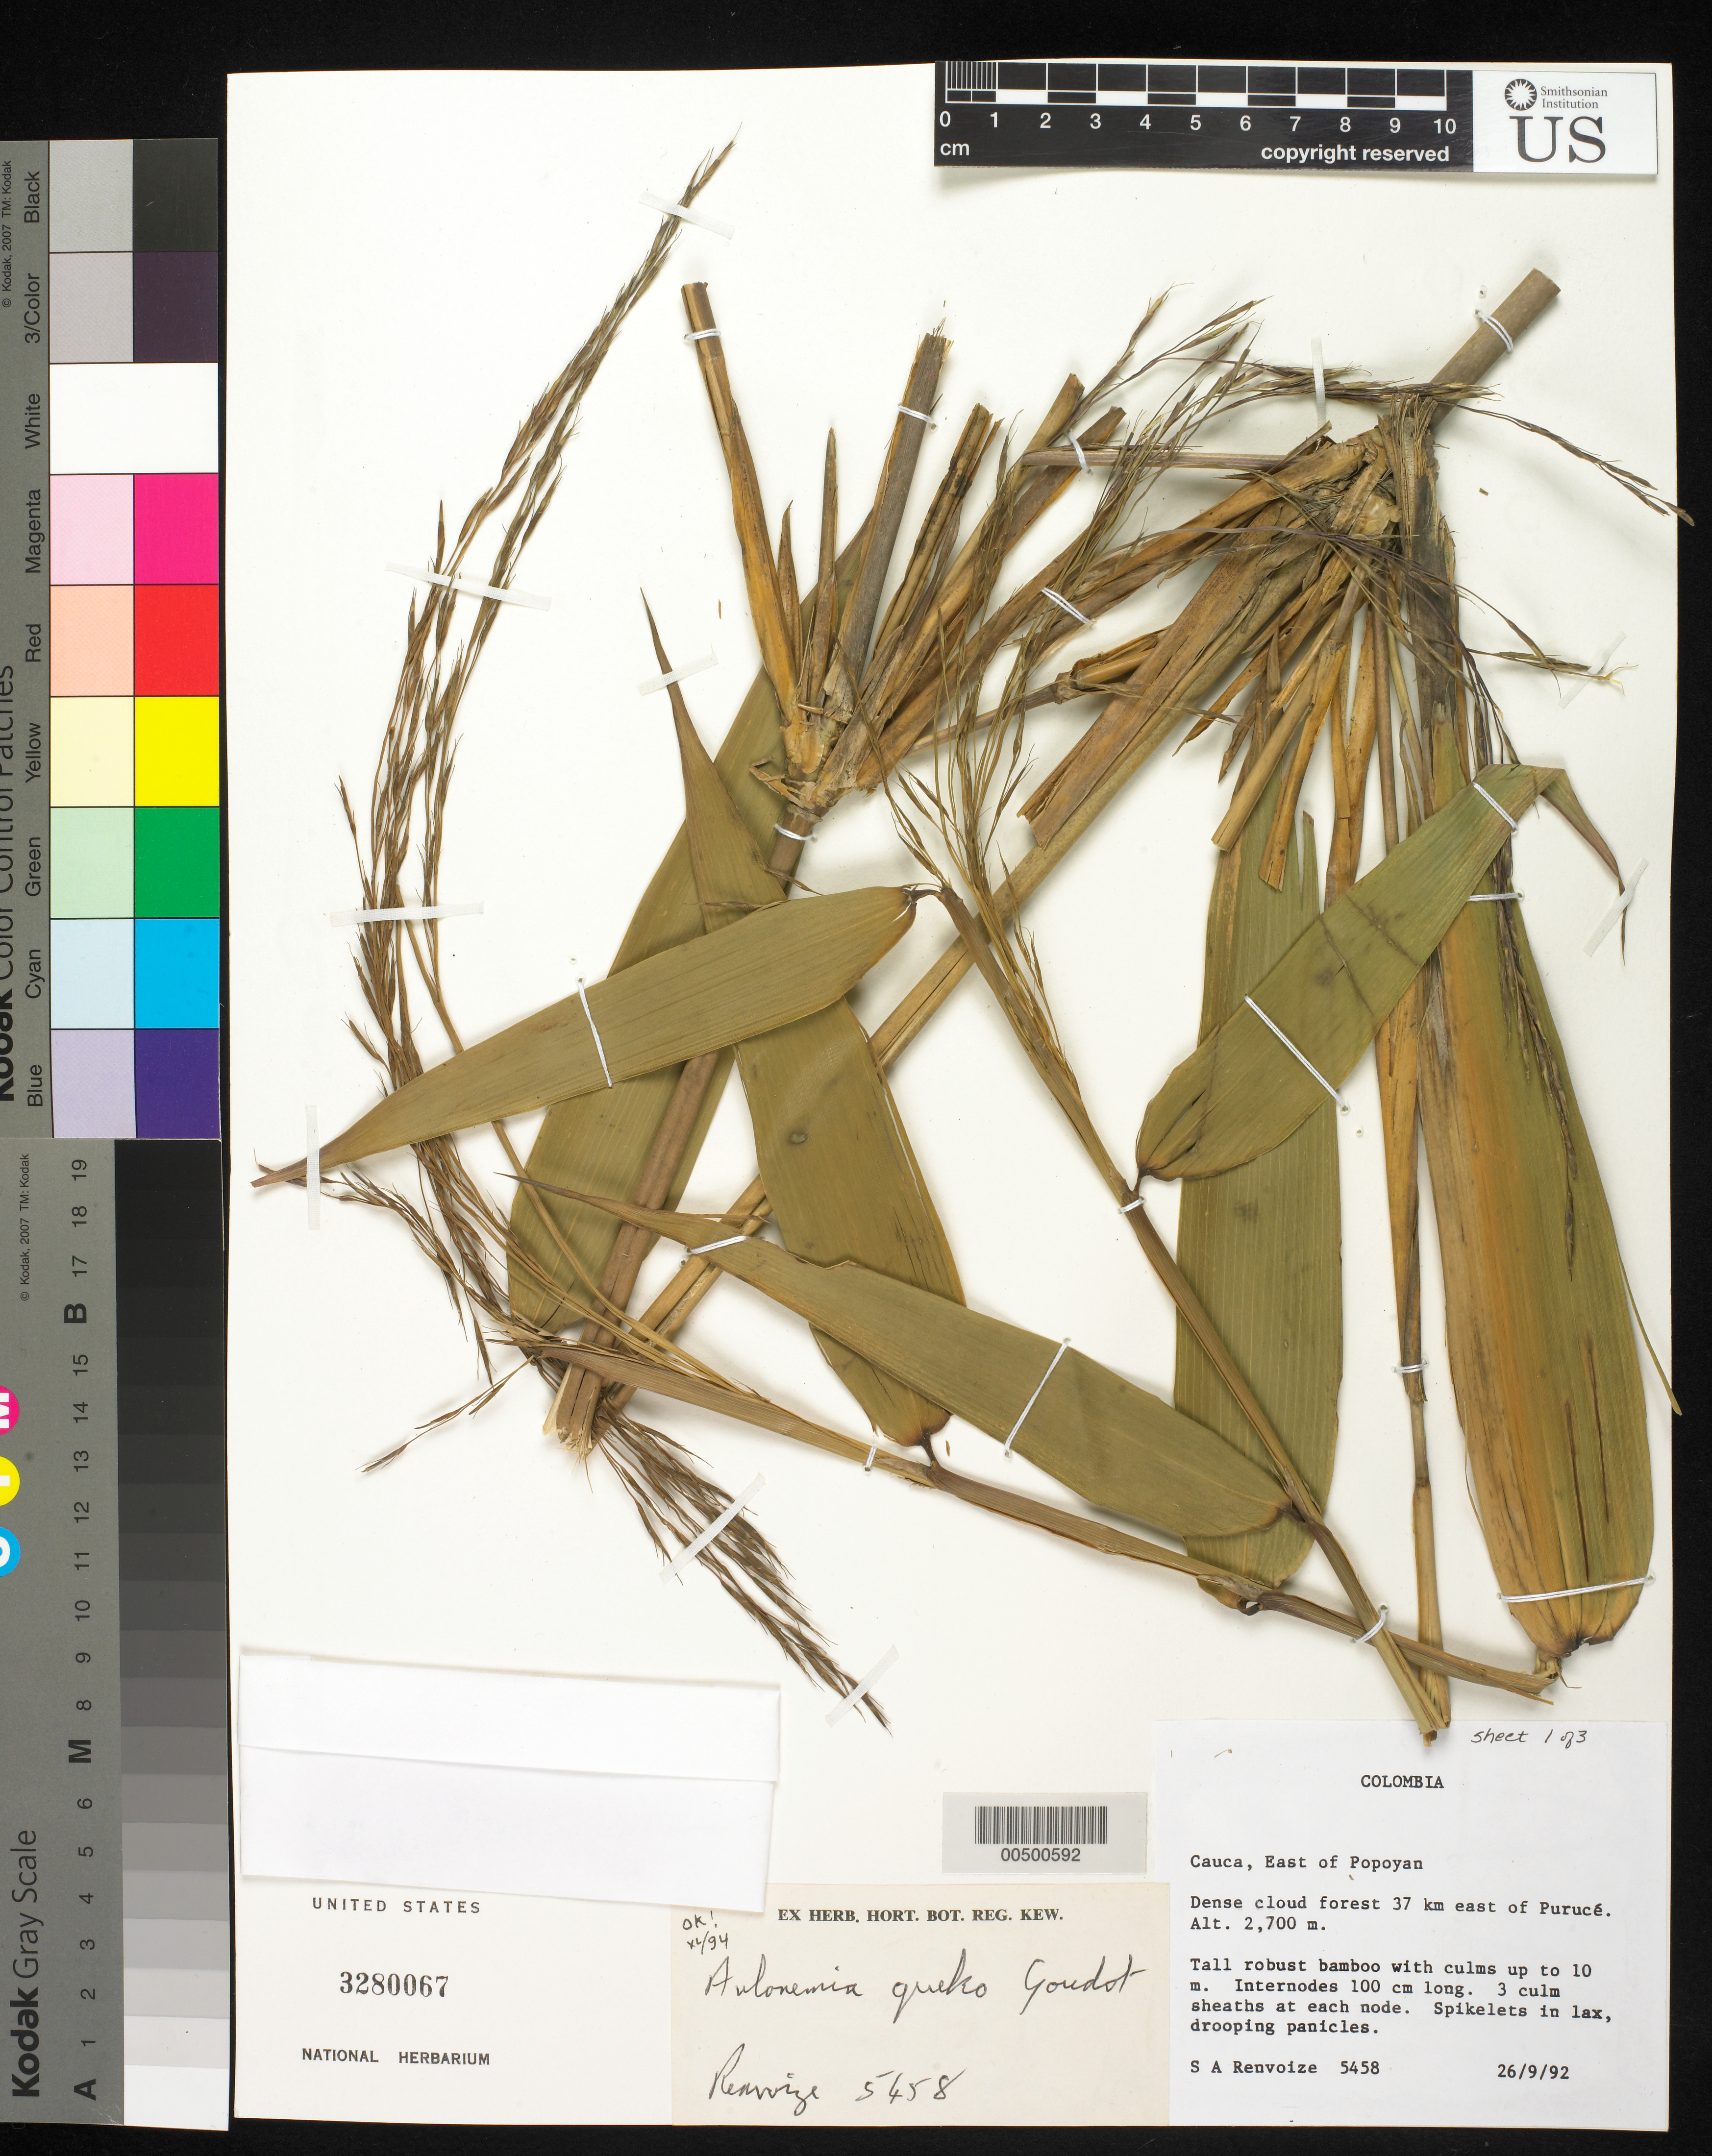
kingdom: Plantae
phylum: Tracheophyta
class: Liliopsida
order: Poales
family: Poaceae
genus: Aulonemia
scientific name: Aulonemia queko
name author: Goudot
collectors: S. A. Renvoize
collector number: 5458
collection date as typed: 26 Sep 1992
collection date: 1992-09-26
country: Colombia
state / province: Cauca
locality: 37 km E of Purace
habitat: Dense cloud forest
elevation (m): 2700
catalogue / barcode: US 3280067